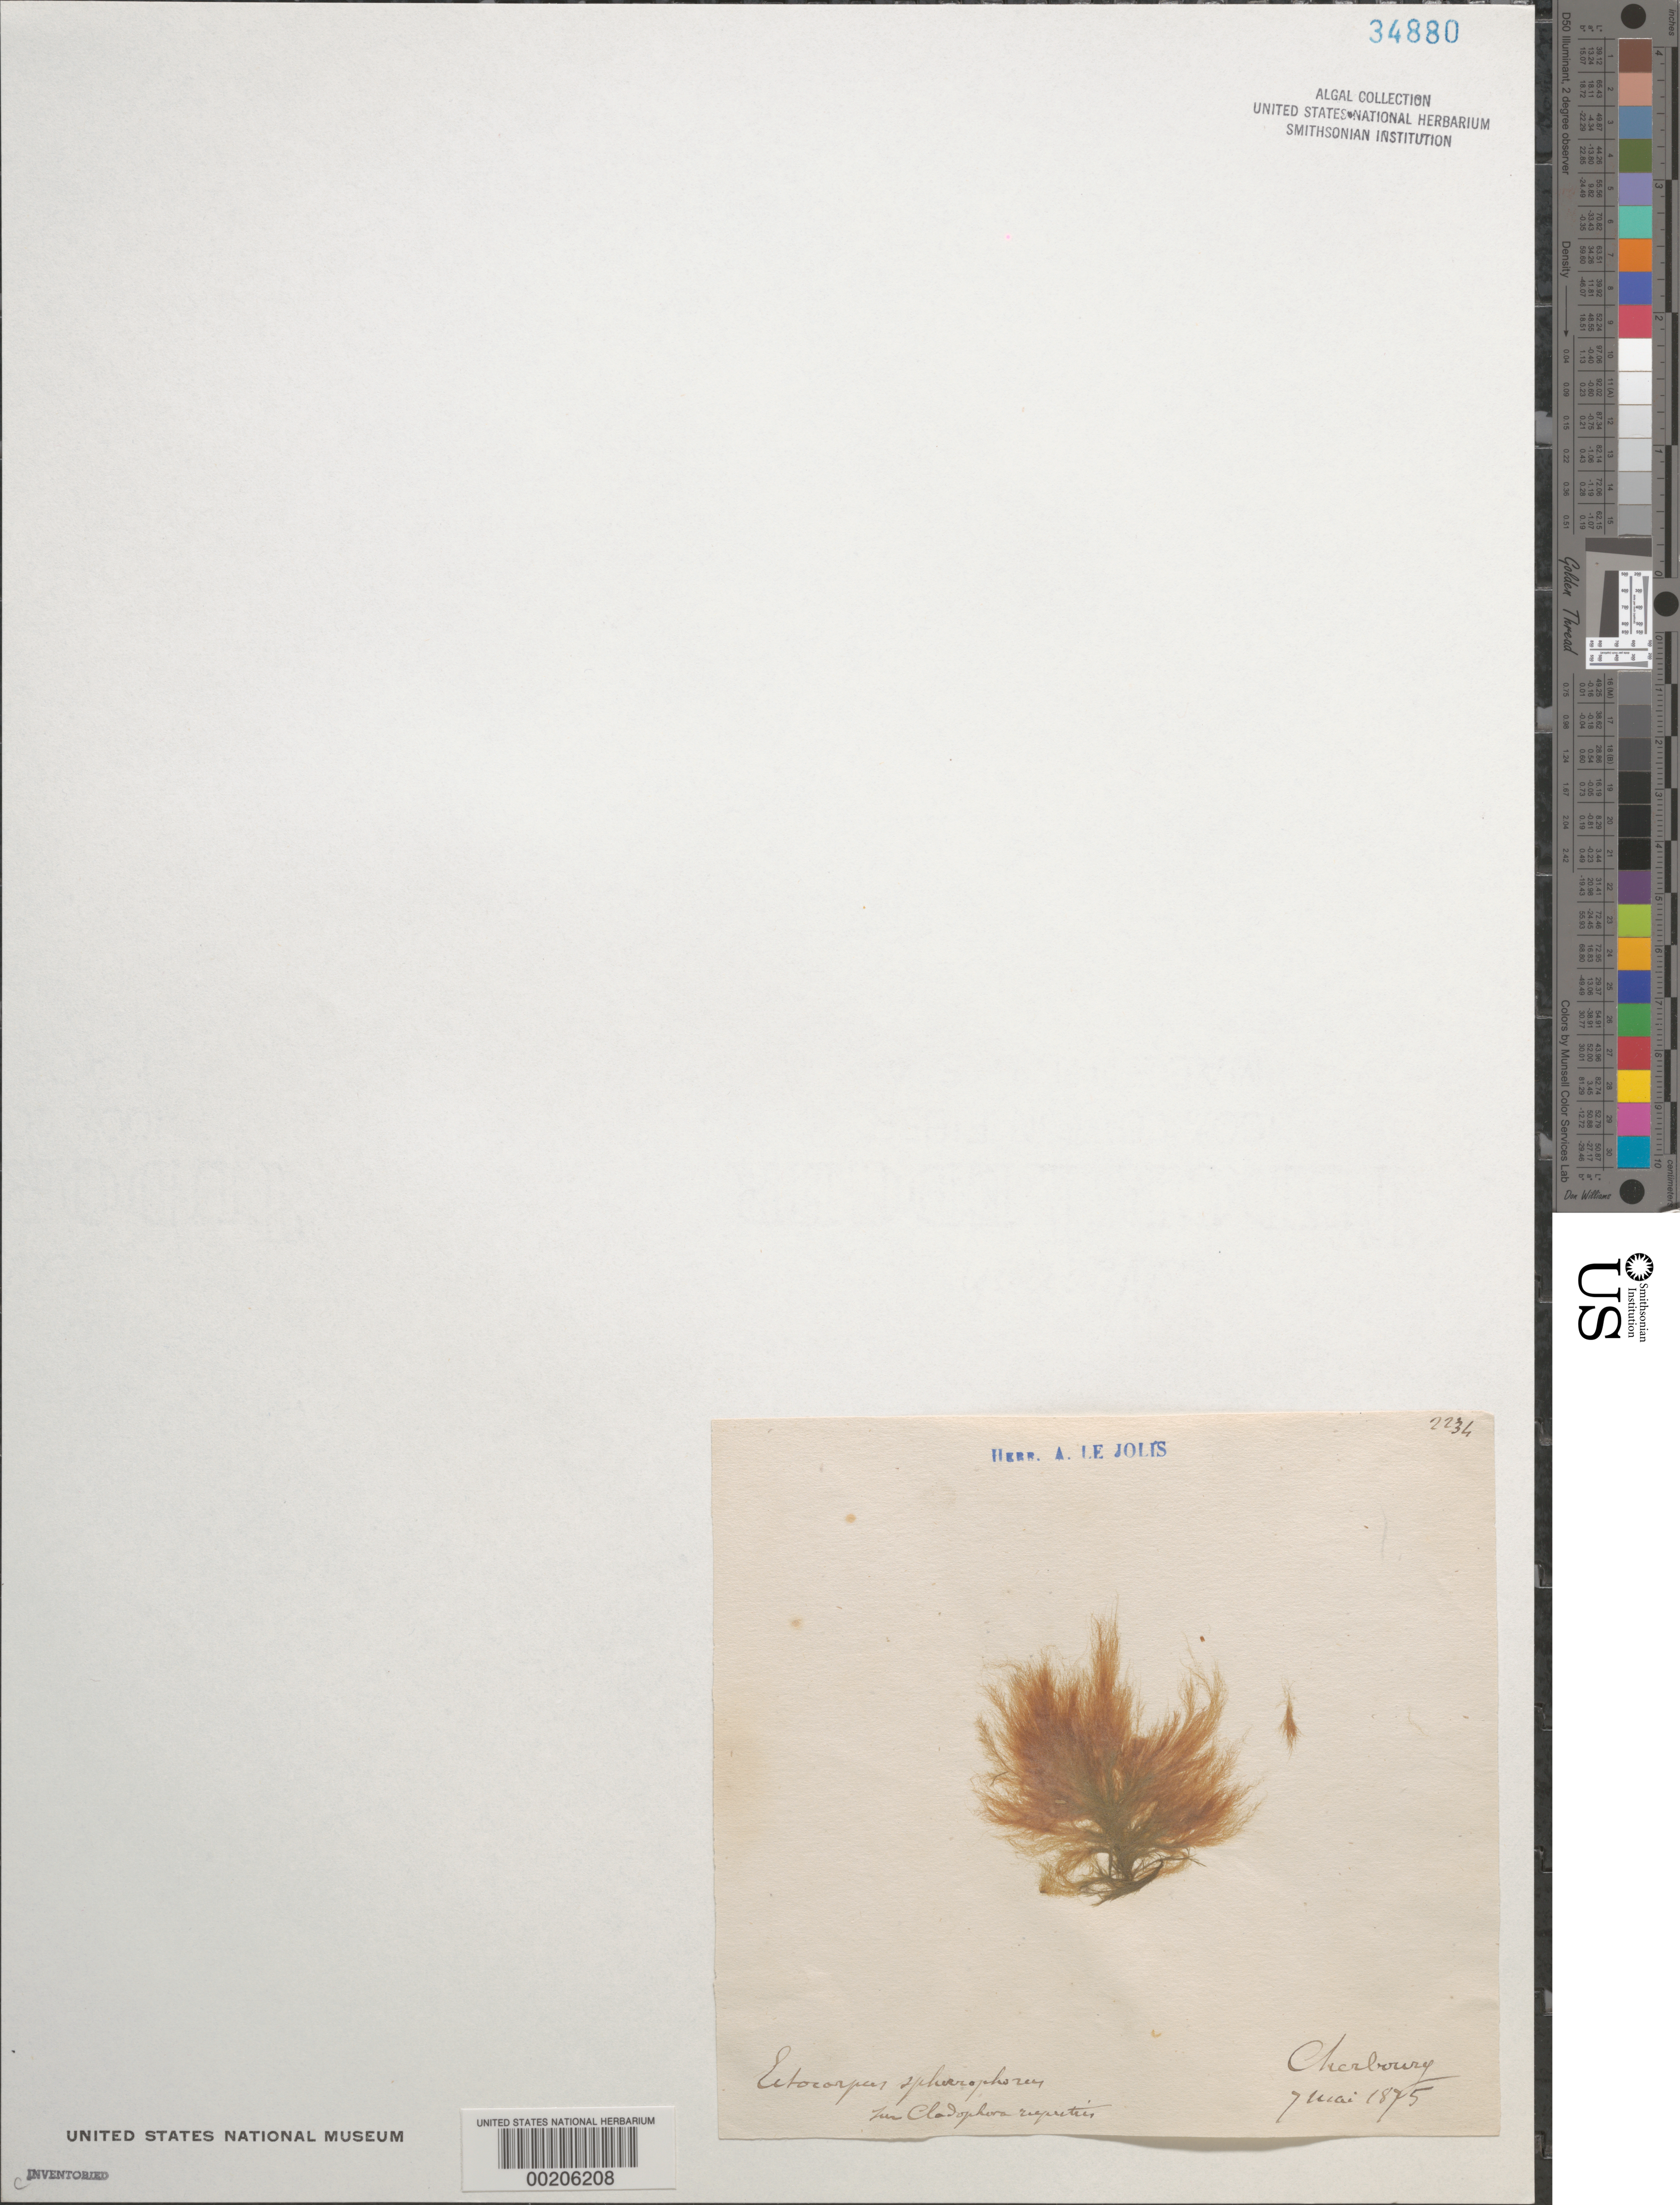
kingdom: Chromista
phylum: Ochrophyta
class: Phaeophyceae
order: Ectocarpales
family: Chordariaceae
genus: Isthmoplea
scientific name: Isthmoplea sphaerophora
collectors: Le Jolis, A. F. (herbarium)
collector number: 2234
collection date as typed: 07 May 1875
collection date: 1875-05-07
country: France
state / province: Normandie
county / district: Manche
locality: Cherbourg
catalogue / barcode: US 34880